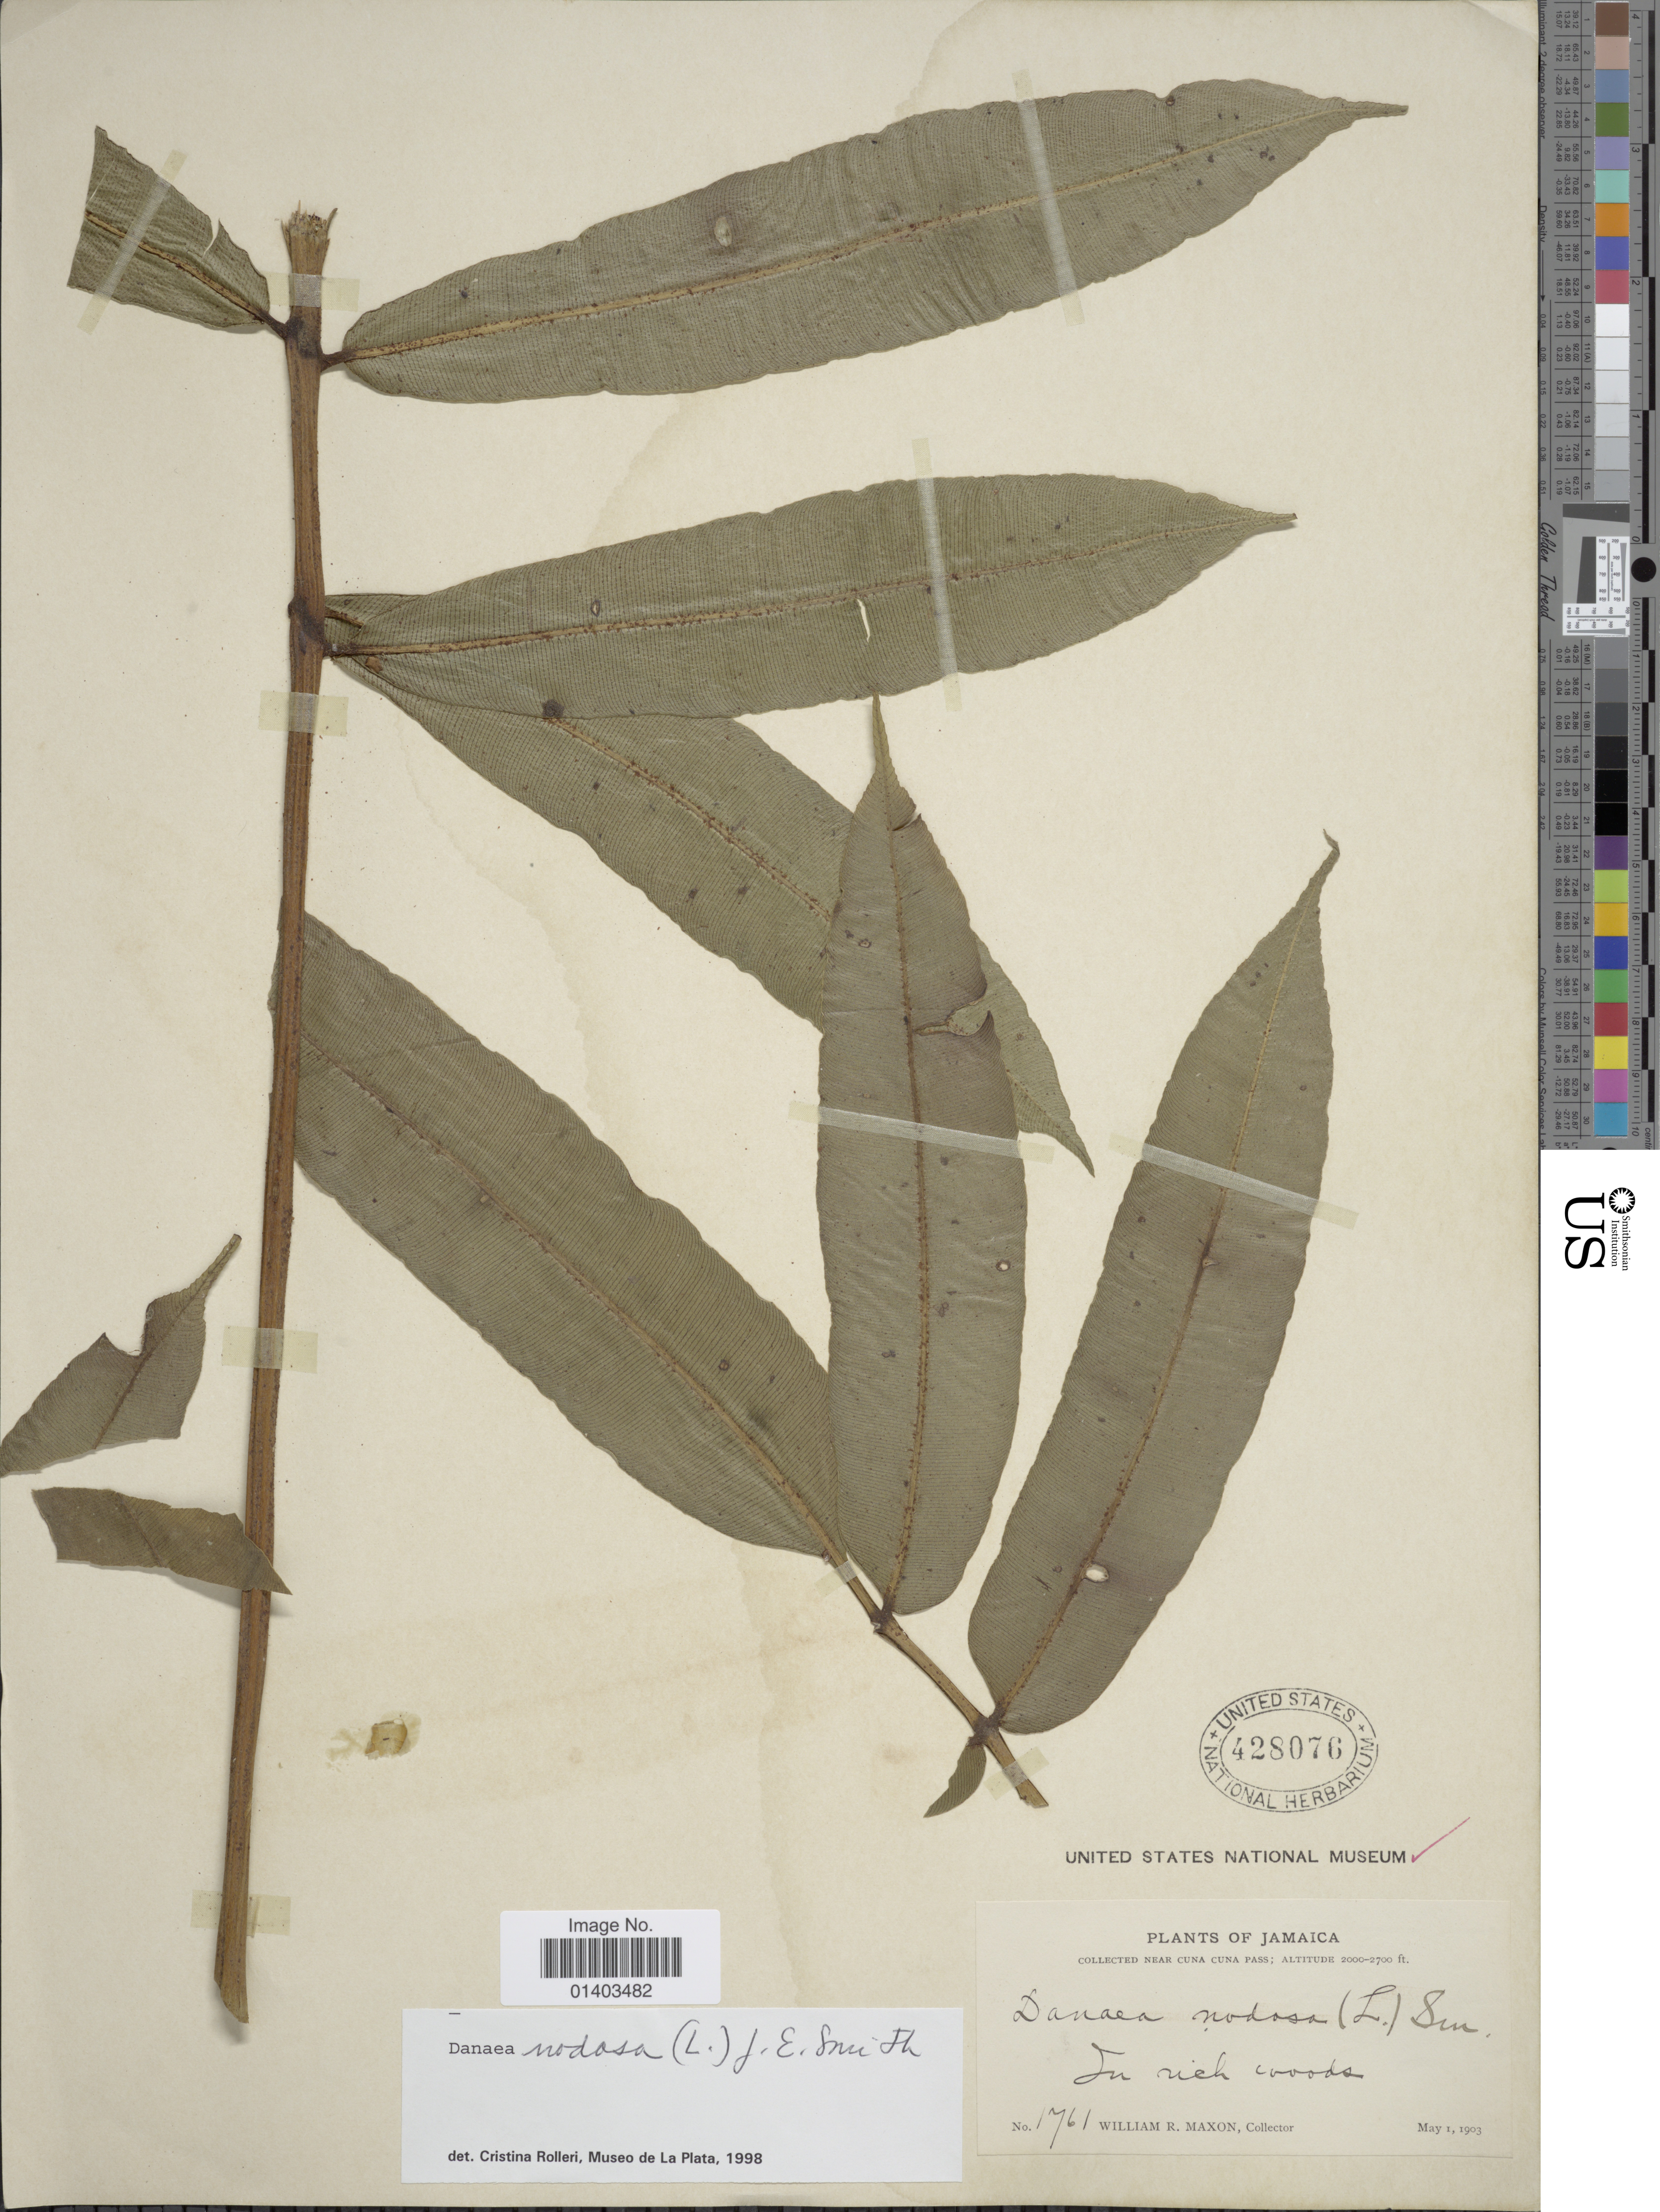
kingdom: Plantae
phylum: Tracheophyta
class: Polypodiopsida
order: Marattiales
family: Marattiaceae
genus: Danaea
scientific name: Danaea nodosa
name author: (L.) Sm.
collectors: W. R. Maxon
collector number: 1761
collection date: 1903-05-01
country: Jamaica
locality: Near Cuna Cuna Pass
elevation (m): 610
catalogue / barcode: US 428076